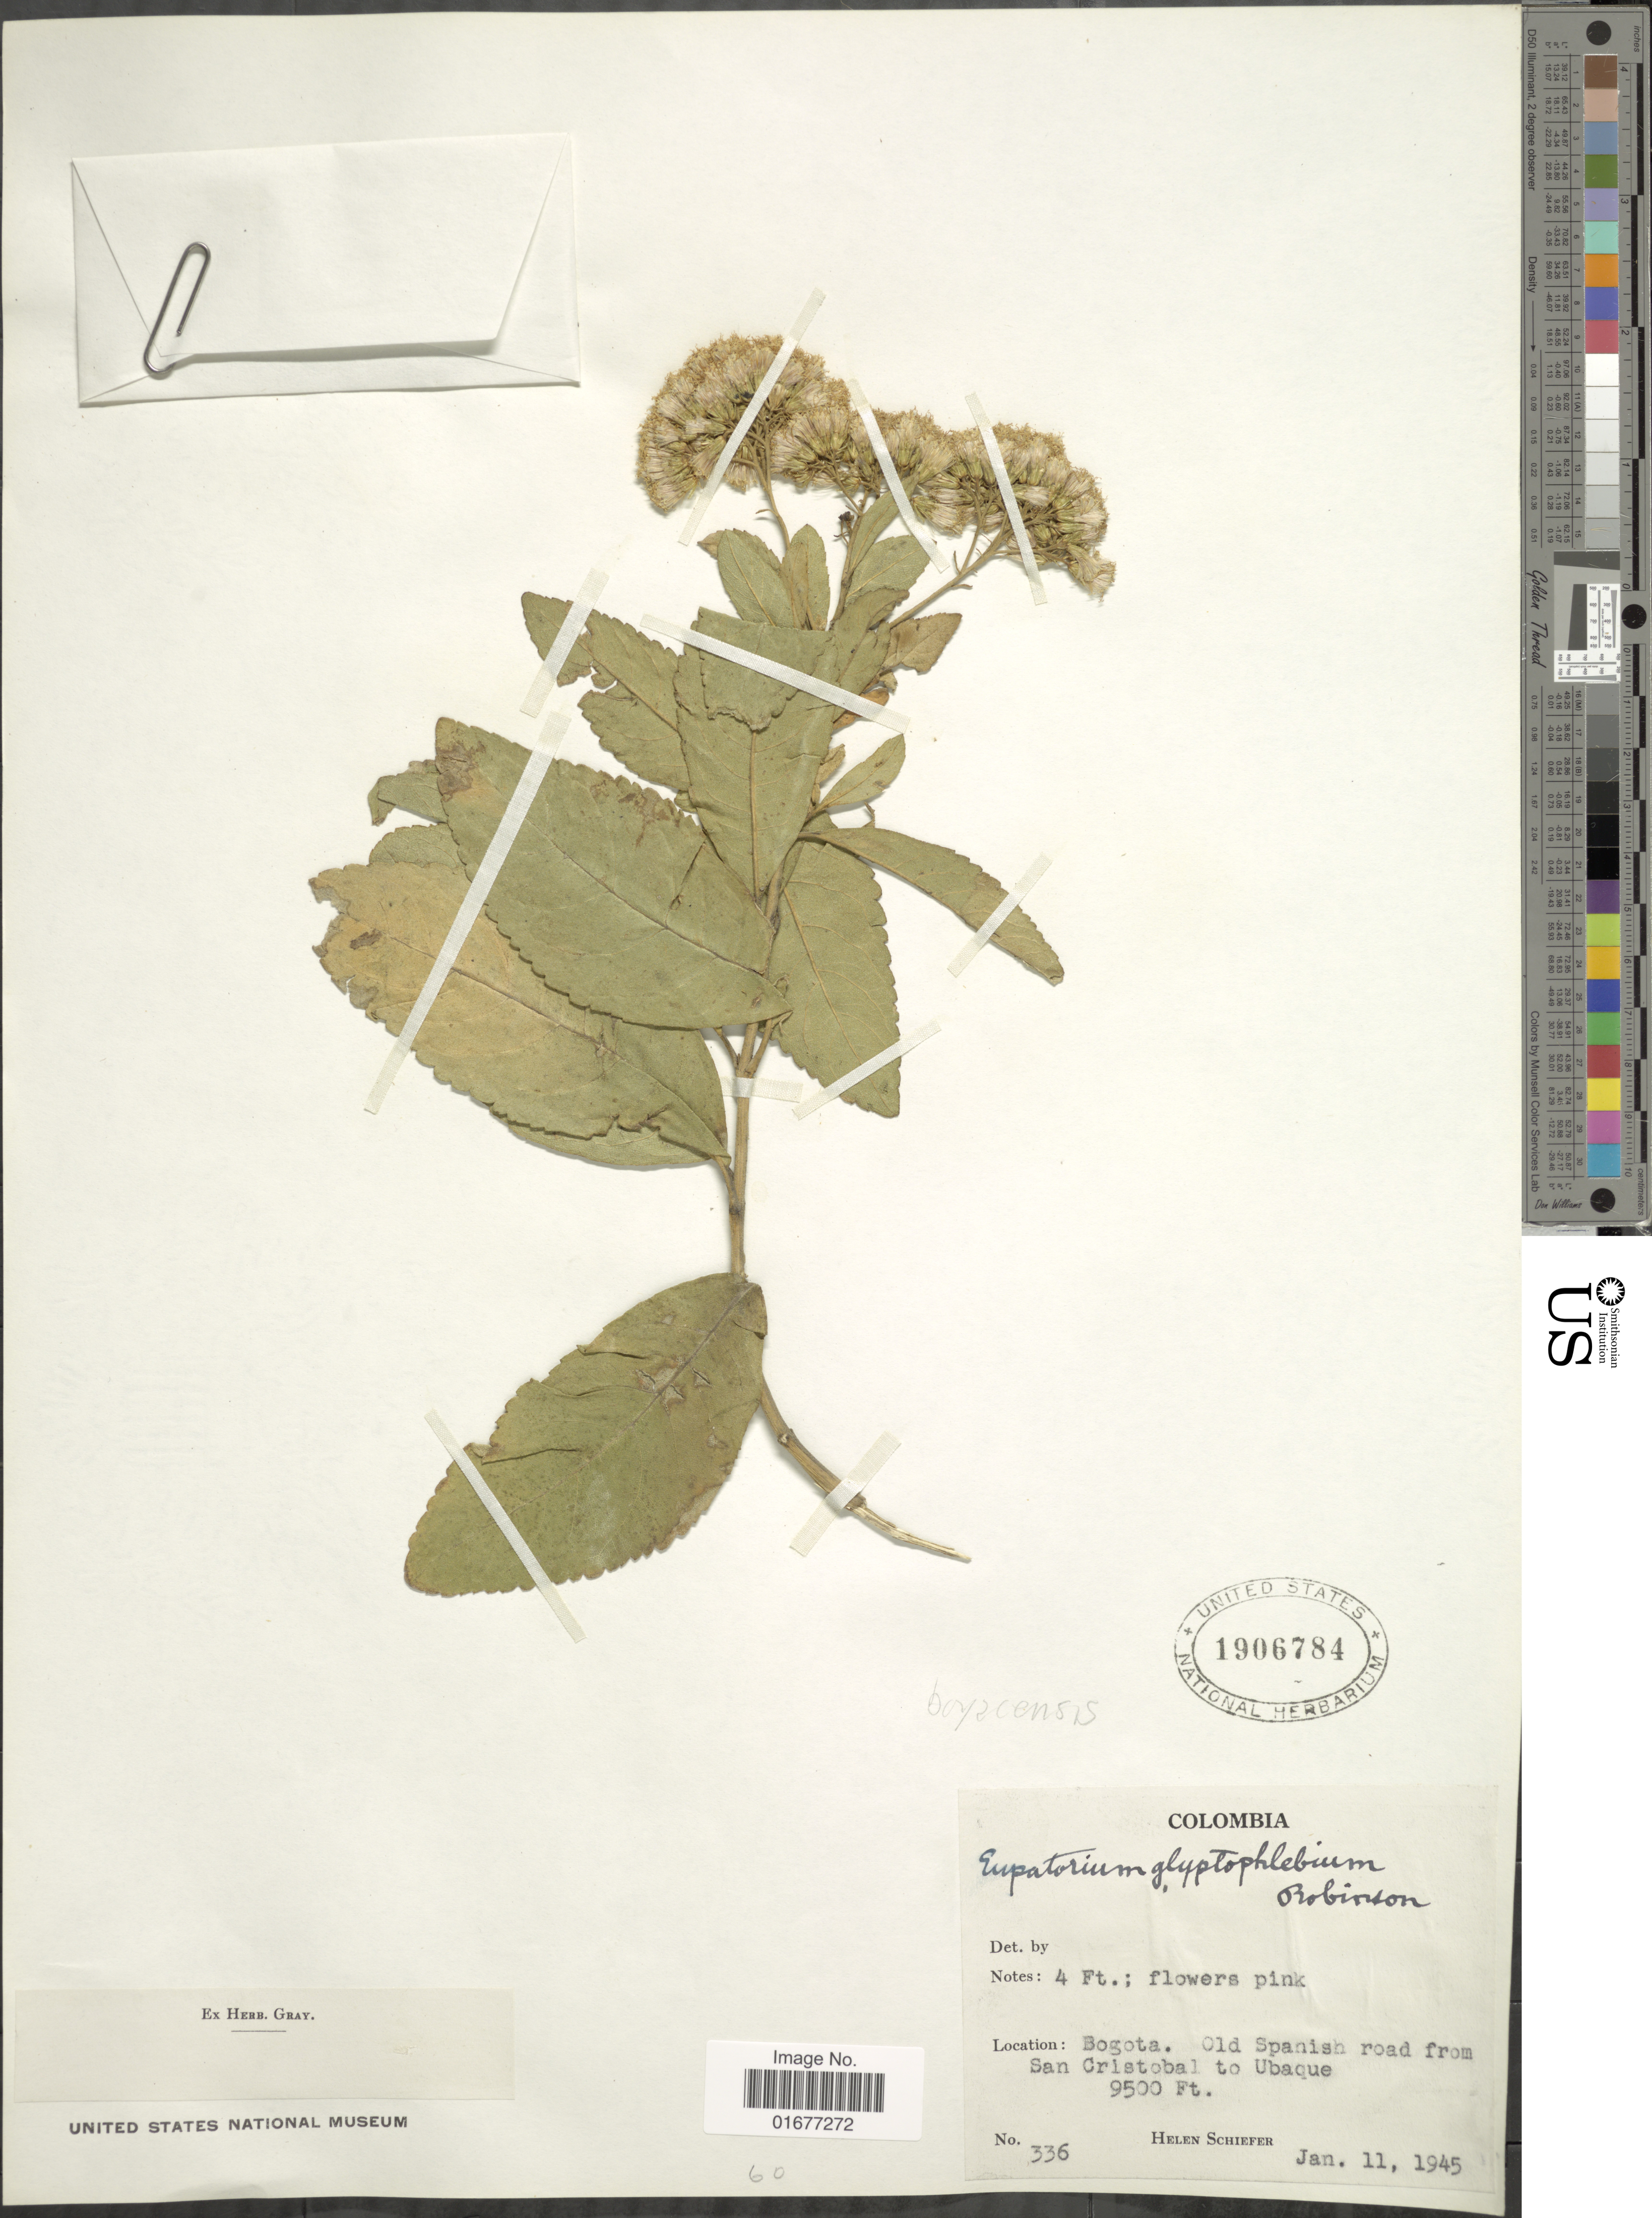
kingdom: Plantae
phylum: Tracheophyta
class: Magnoliopsida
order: Asterales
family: Asteraceae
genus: Ageratina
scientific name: Ageratina boyacensis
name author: R.M. King & H. Rob.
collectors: H. Schiefer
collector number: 336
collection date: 1945-01-11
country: Colombia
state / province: Bogota D.C.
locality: Old Spanish road from San Cristobal to Ubaque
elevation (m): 2896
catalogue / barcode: US 1906784